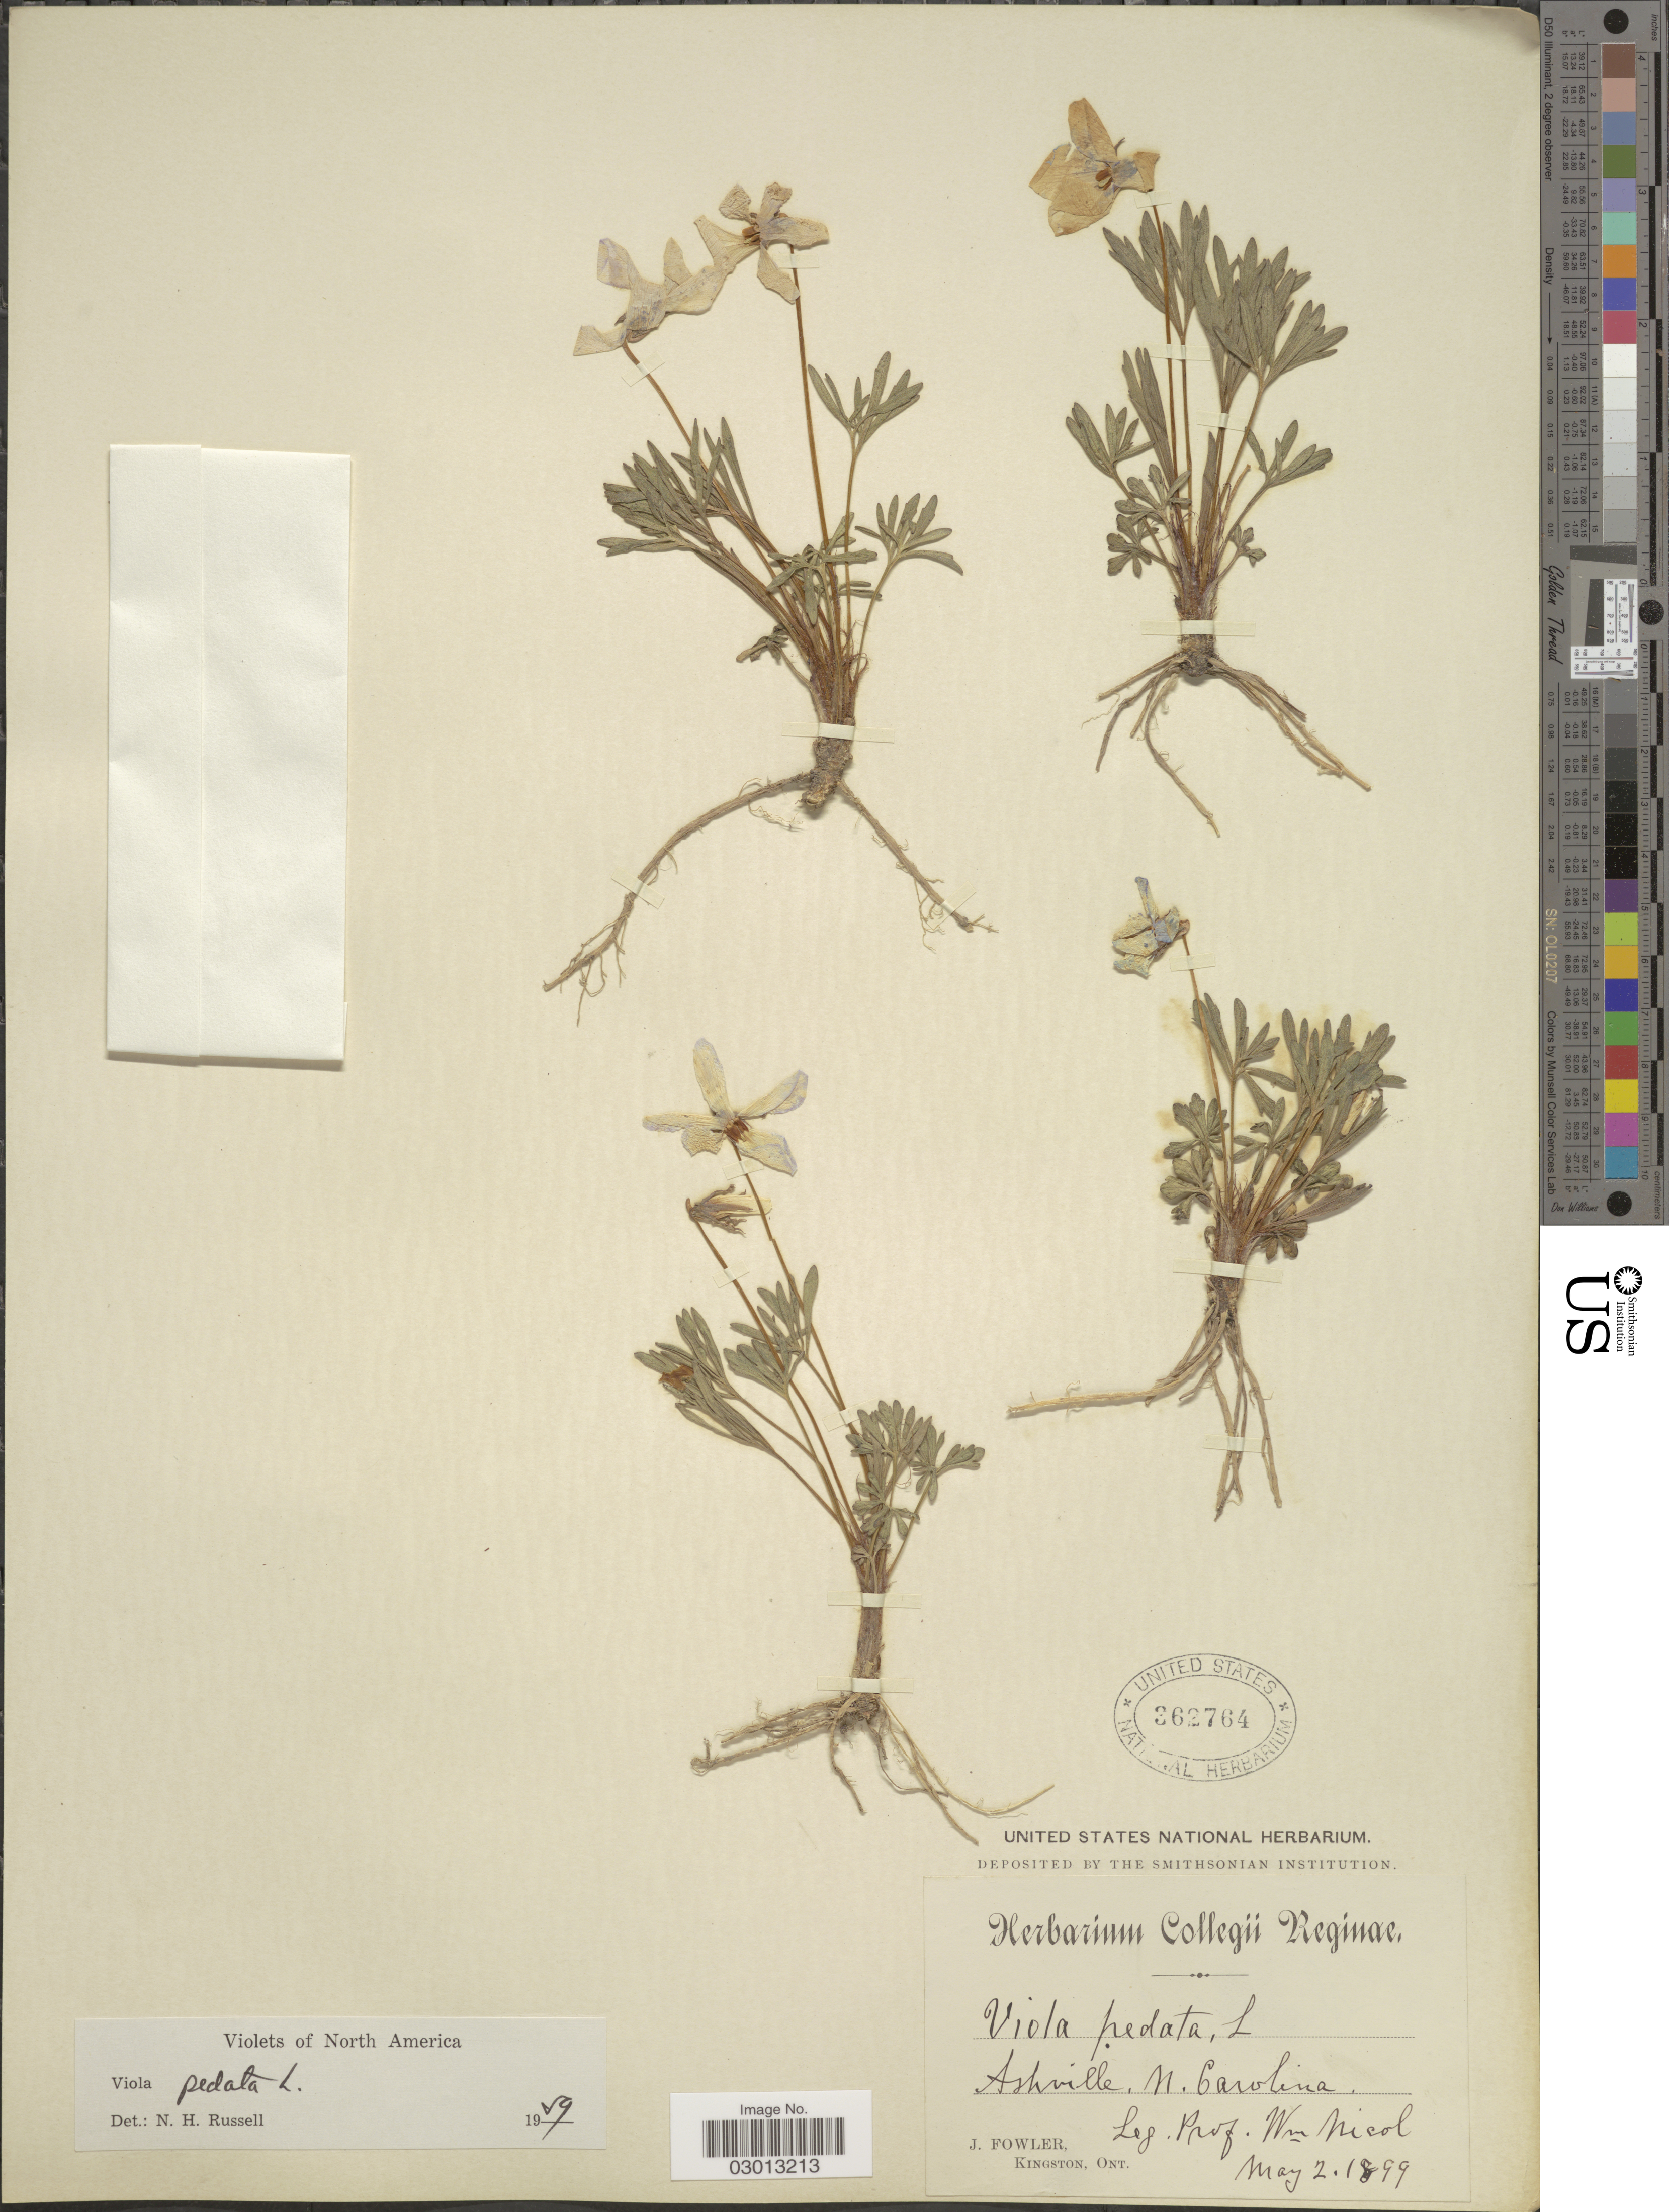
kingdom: Plantae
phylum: Tracheophyta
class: Magnoliopsida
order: Malpighiales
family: Violaceae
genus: Viola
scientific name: Viola pedata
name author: L.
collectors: W. Nicol.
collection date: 1899-05-02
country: United States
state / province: North Carolina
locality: Ashville.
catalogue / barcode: US 362764